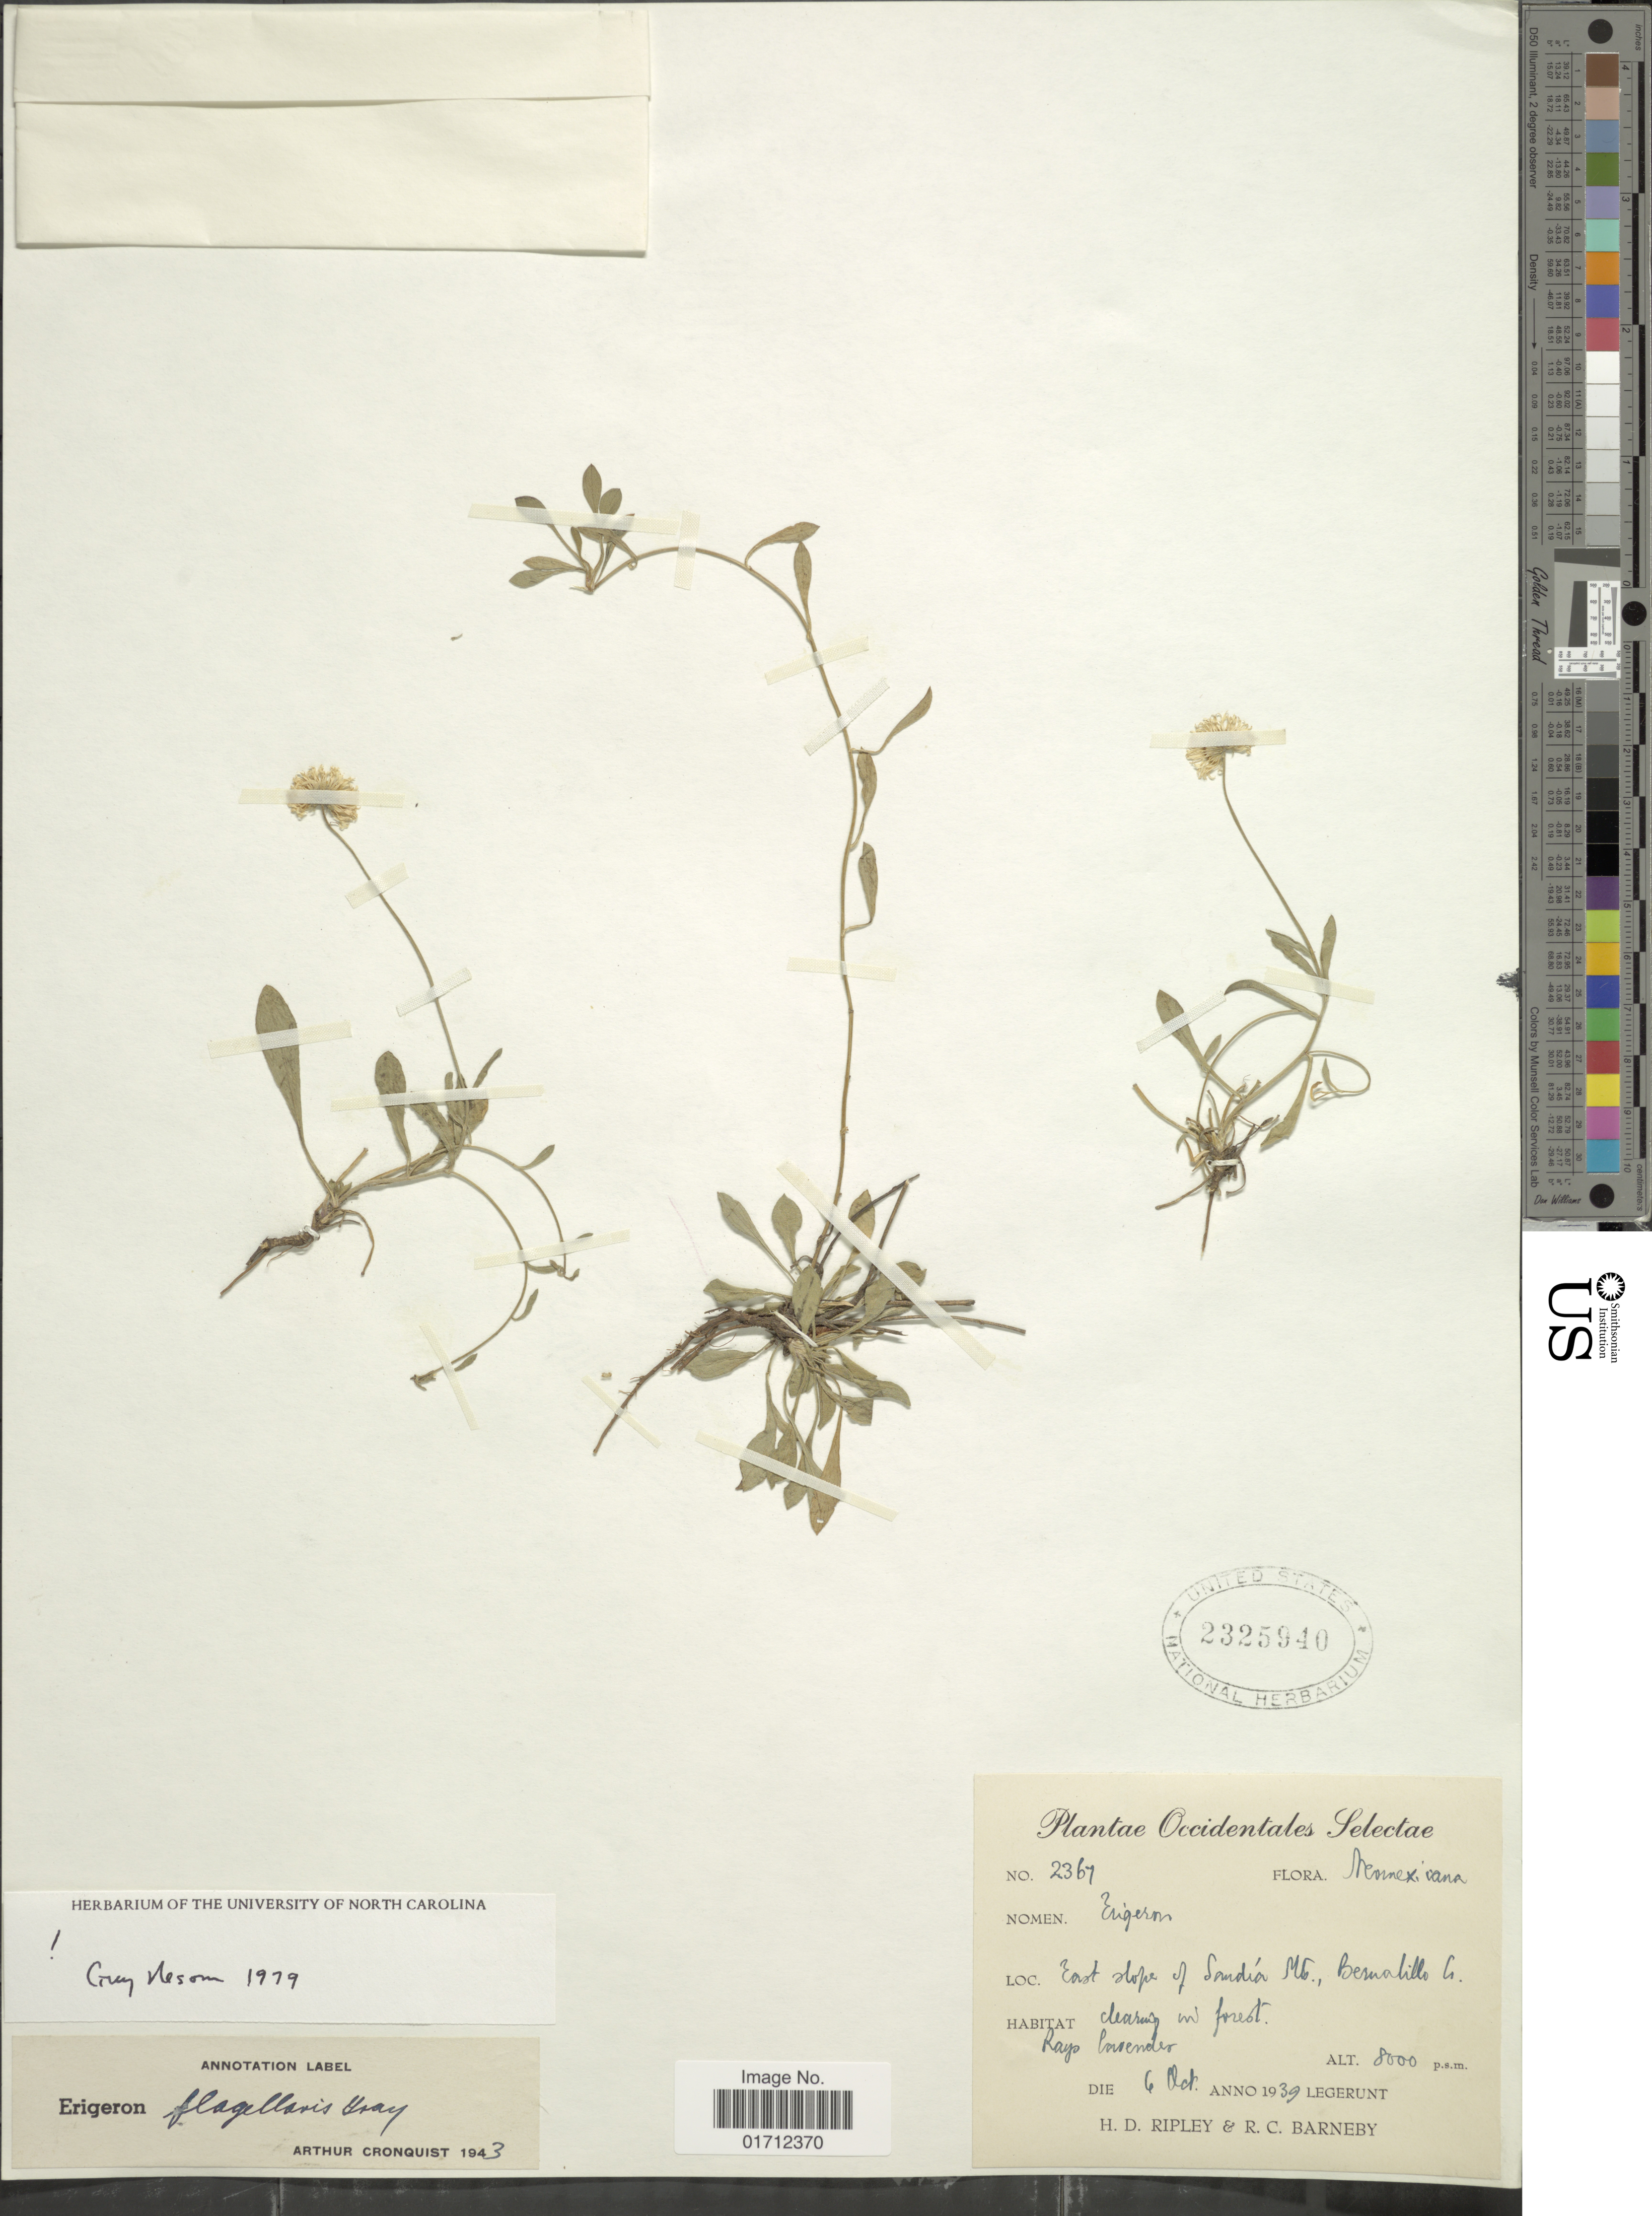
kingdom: Plantae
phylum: Tracheophyta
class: Magnoliopsida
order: Asterales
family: Asteraceae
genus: Erigeron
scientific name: Erigeron flagellaris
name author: A. Gray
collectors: H. Ripley & R. C. Barneby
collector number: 2367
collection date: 1939-10-06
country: United States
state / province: New Mexico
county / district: Bernalillo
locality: East slope of Sandia Mts., Bernalillo Co.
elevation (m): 2438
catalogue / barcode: US 2325940